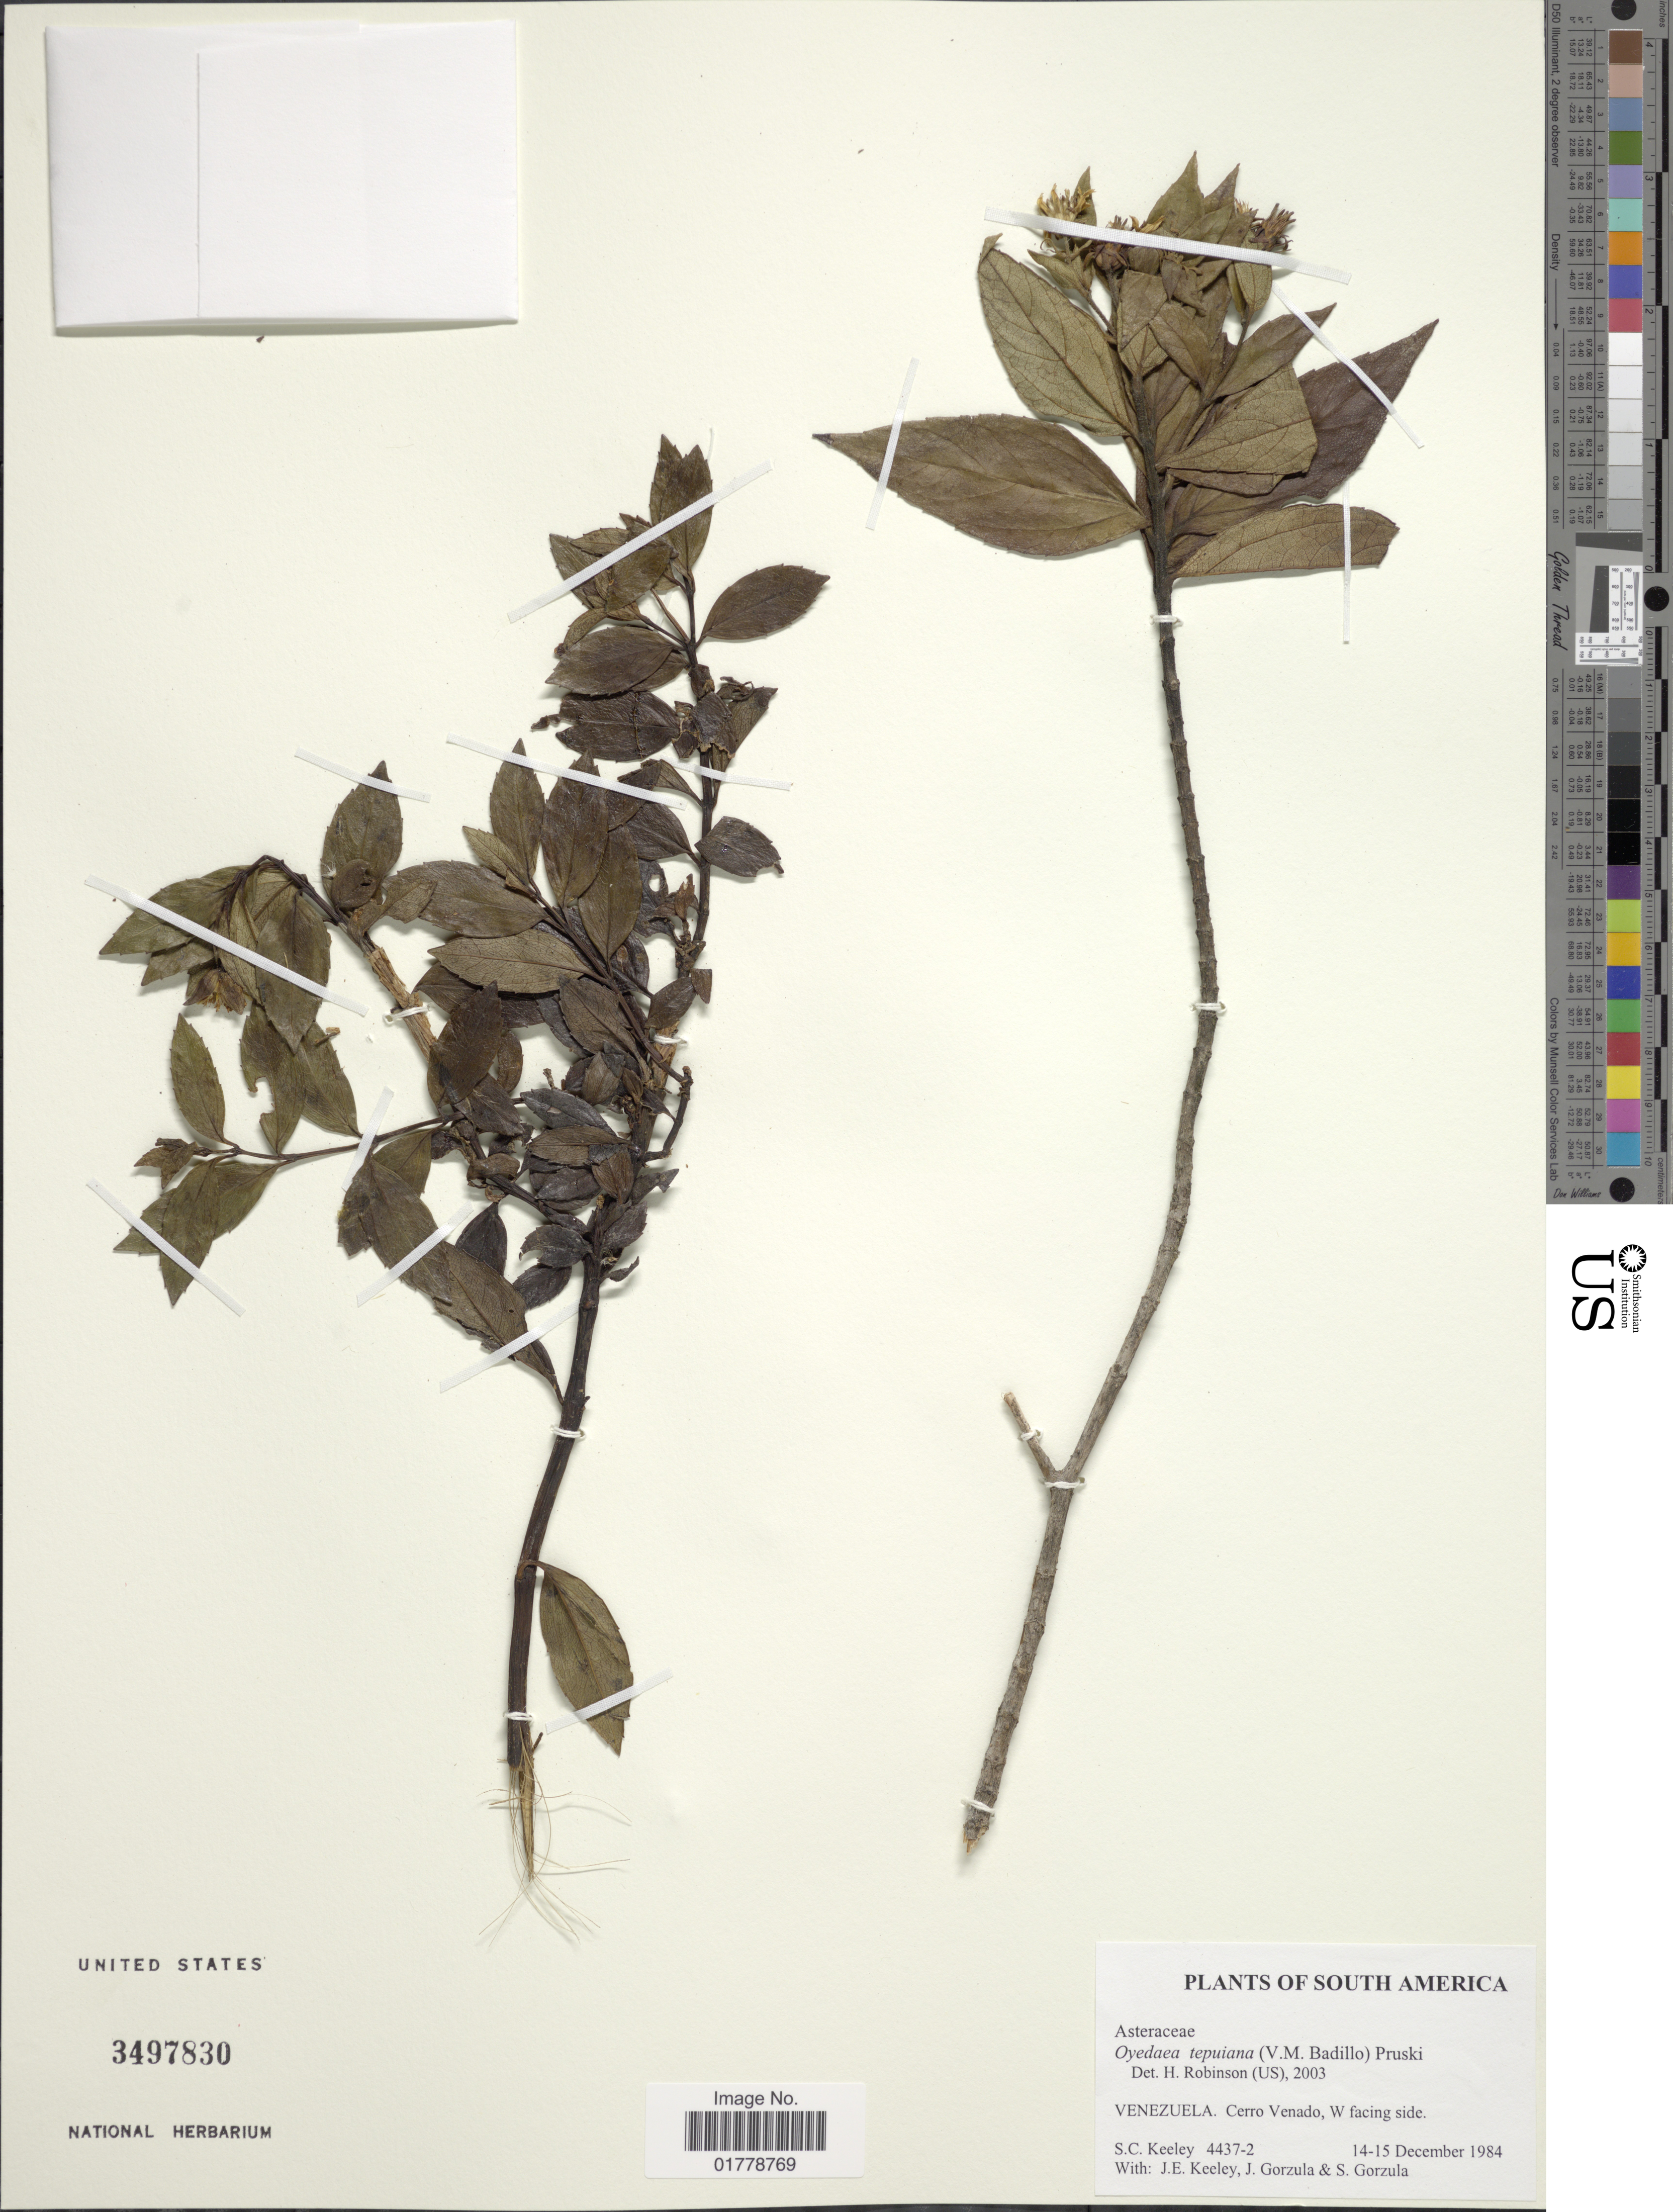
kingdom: Plantae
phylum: Tracheophyta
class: Magnoliopsida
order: Asterales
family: Asteraceae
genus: Oyedaea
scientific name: Oyedaea tepuiana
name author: (V.M. Badillo) Pruski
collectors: S. C. Keeley, J. E. Keeley, J. Gorzula & S. Gorzula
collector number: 4437-2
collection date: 1984-12-14/1984-12-15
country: Venezuela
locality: Venezuela. Cerro Venado, W facing side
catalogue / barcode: US 3497830